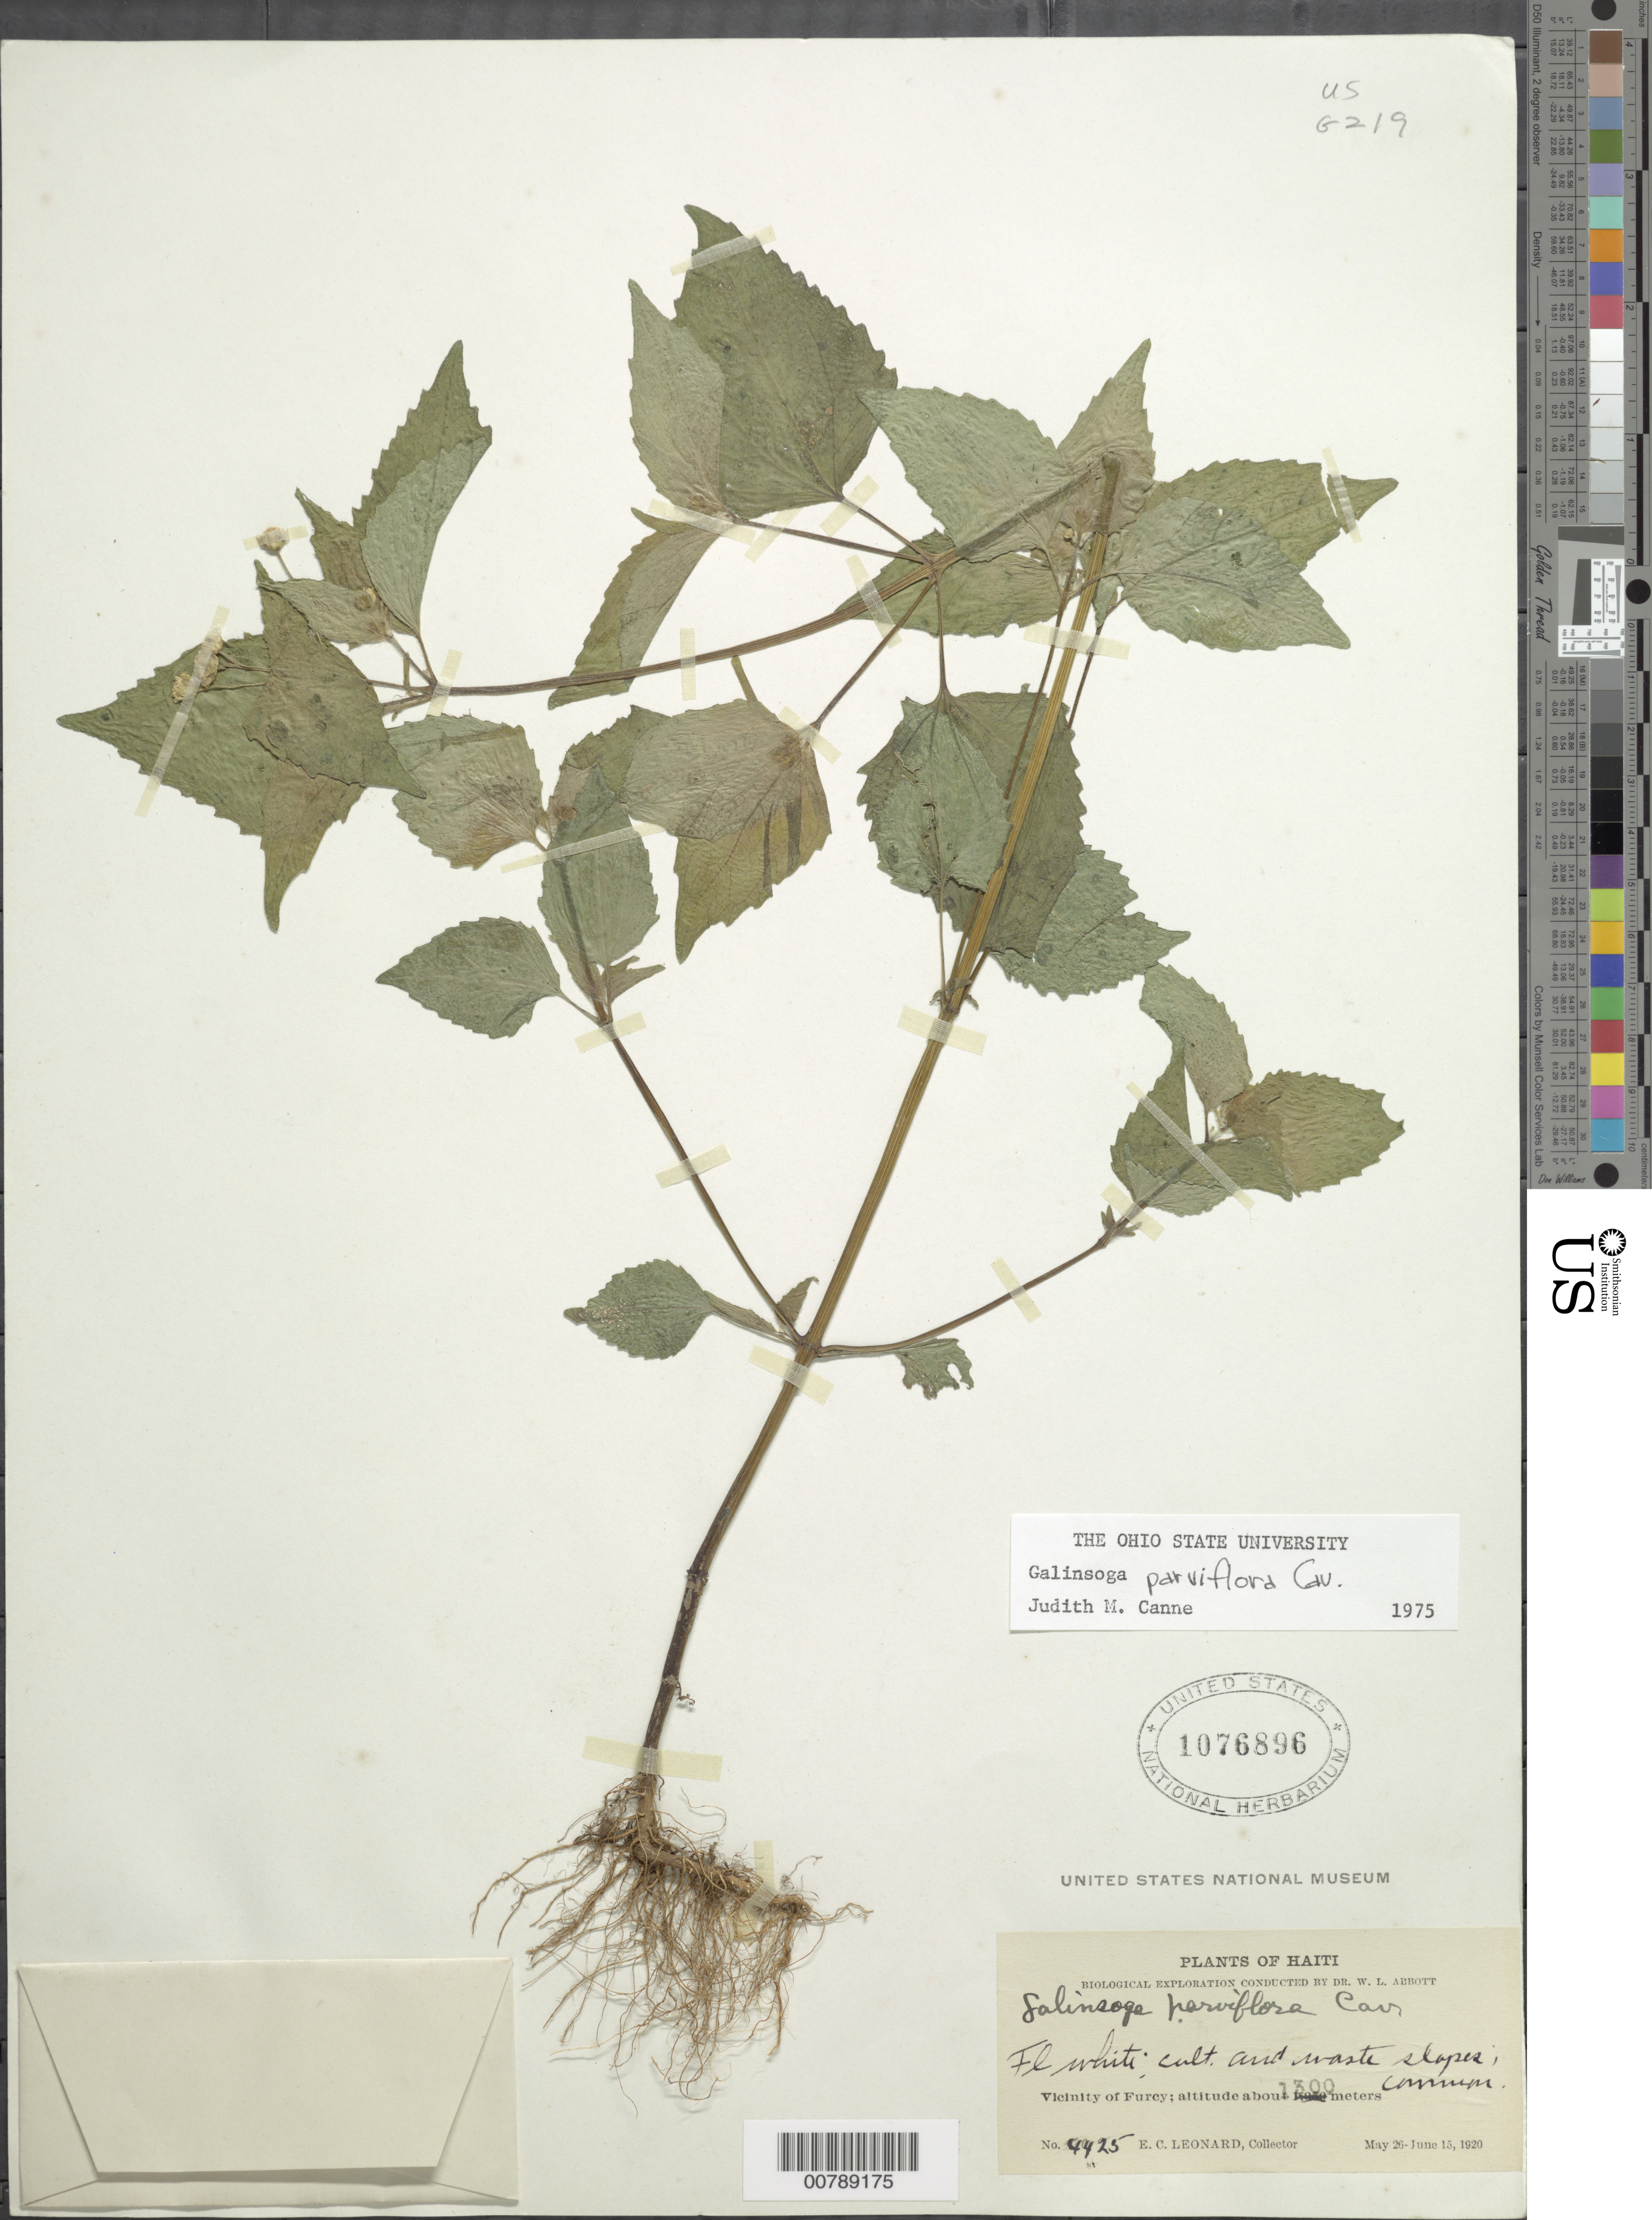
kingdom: Plantae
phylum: Tracheophyta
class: Magnoliopsida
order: Asterales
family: Asteraceae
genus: Galinsoga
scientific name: Galinsoga parviflora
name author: Cav.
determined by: Canne-Hilliker, J. M.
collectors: E. C. Leonard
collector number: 4425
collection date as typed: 26 May 1920 15 Jun 1920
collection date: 1920-05-26/1920-06-15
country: Haiti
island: Hispaniola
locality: Vicinity of Furcy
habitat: Cultivated and waste slopes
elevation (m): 1300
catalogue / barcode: US 1076896